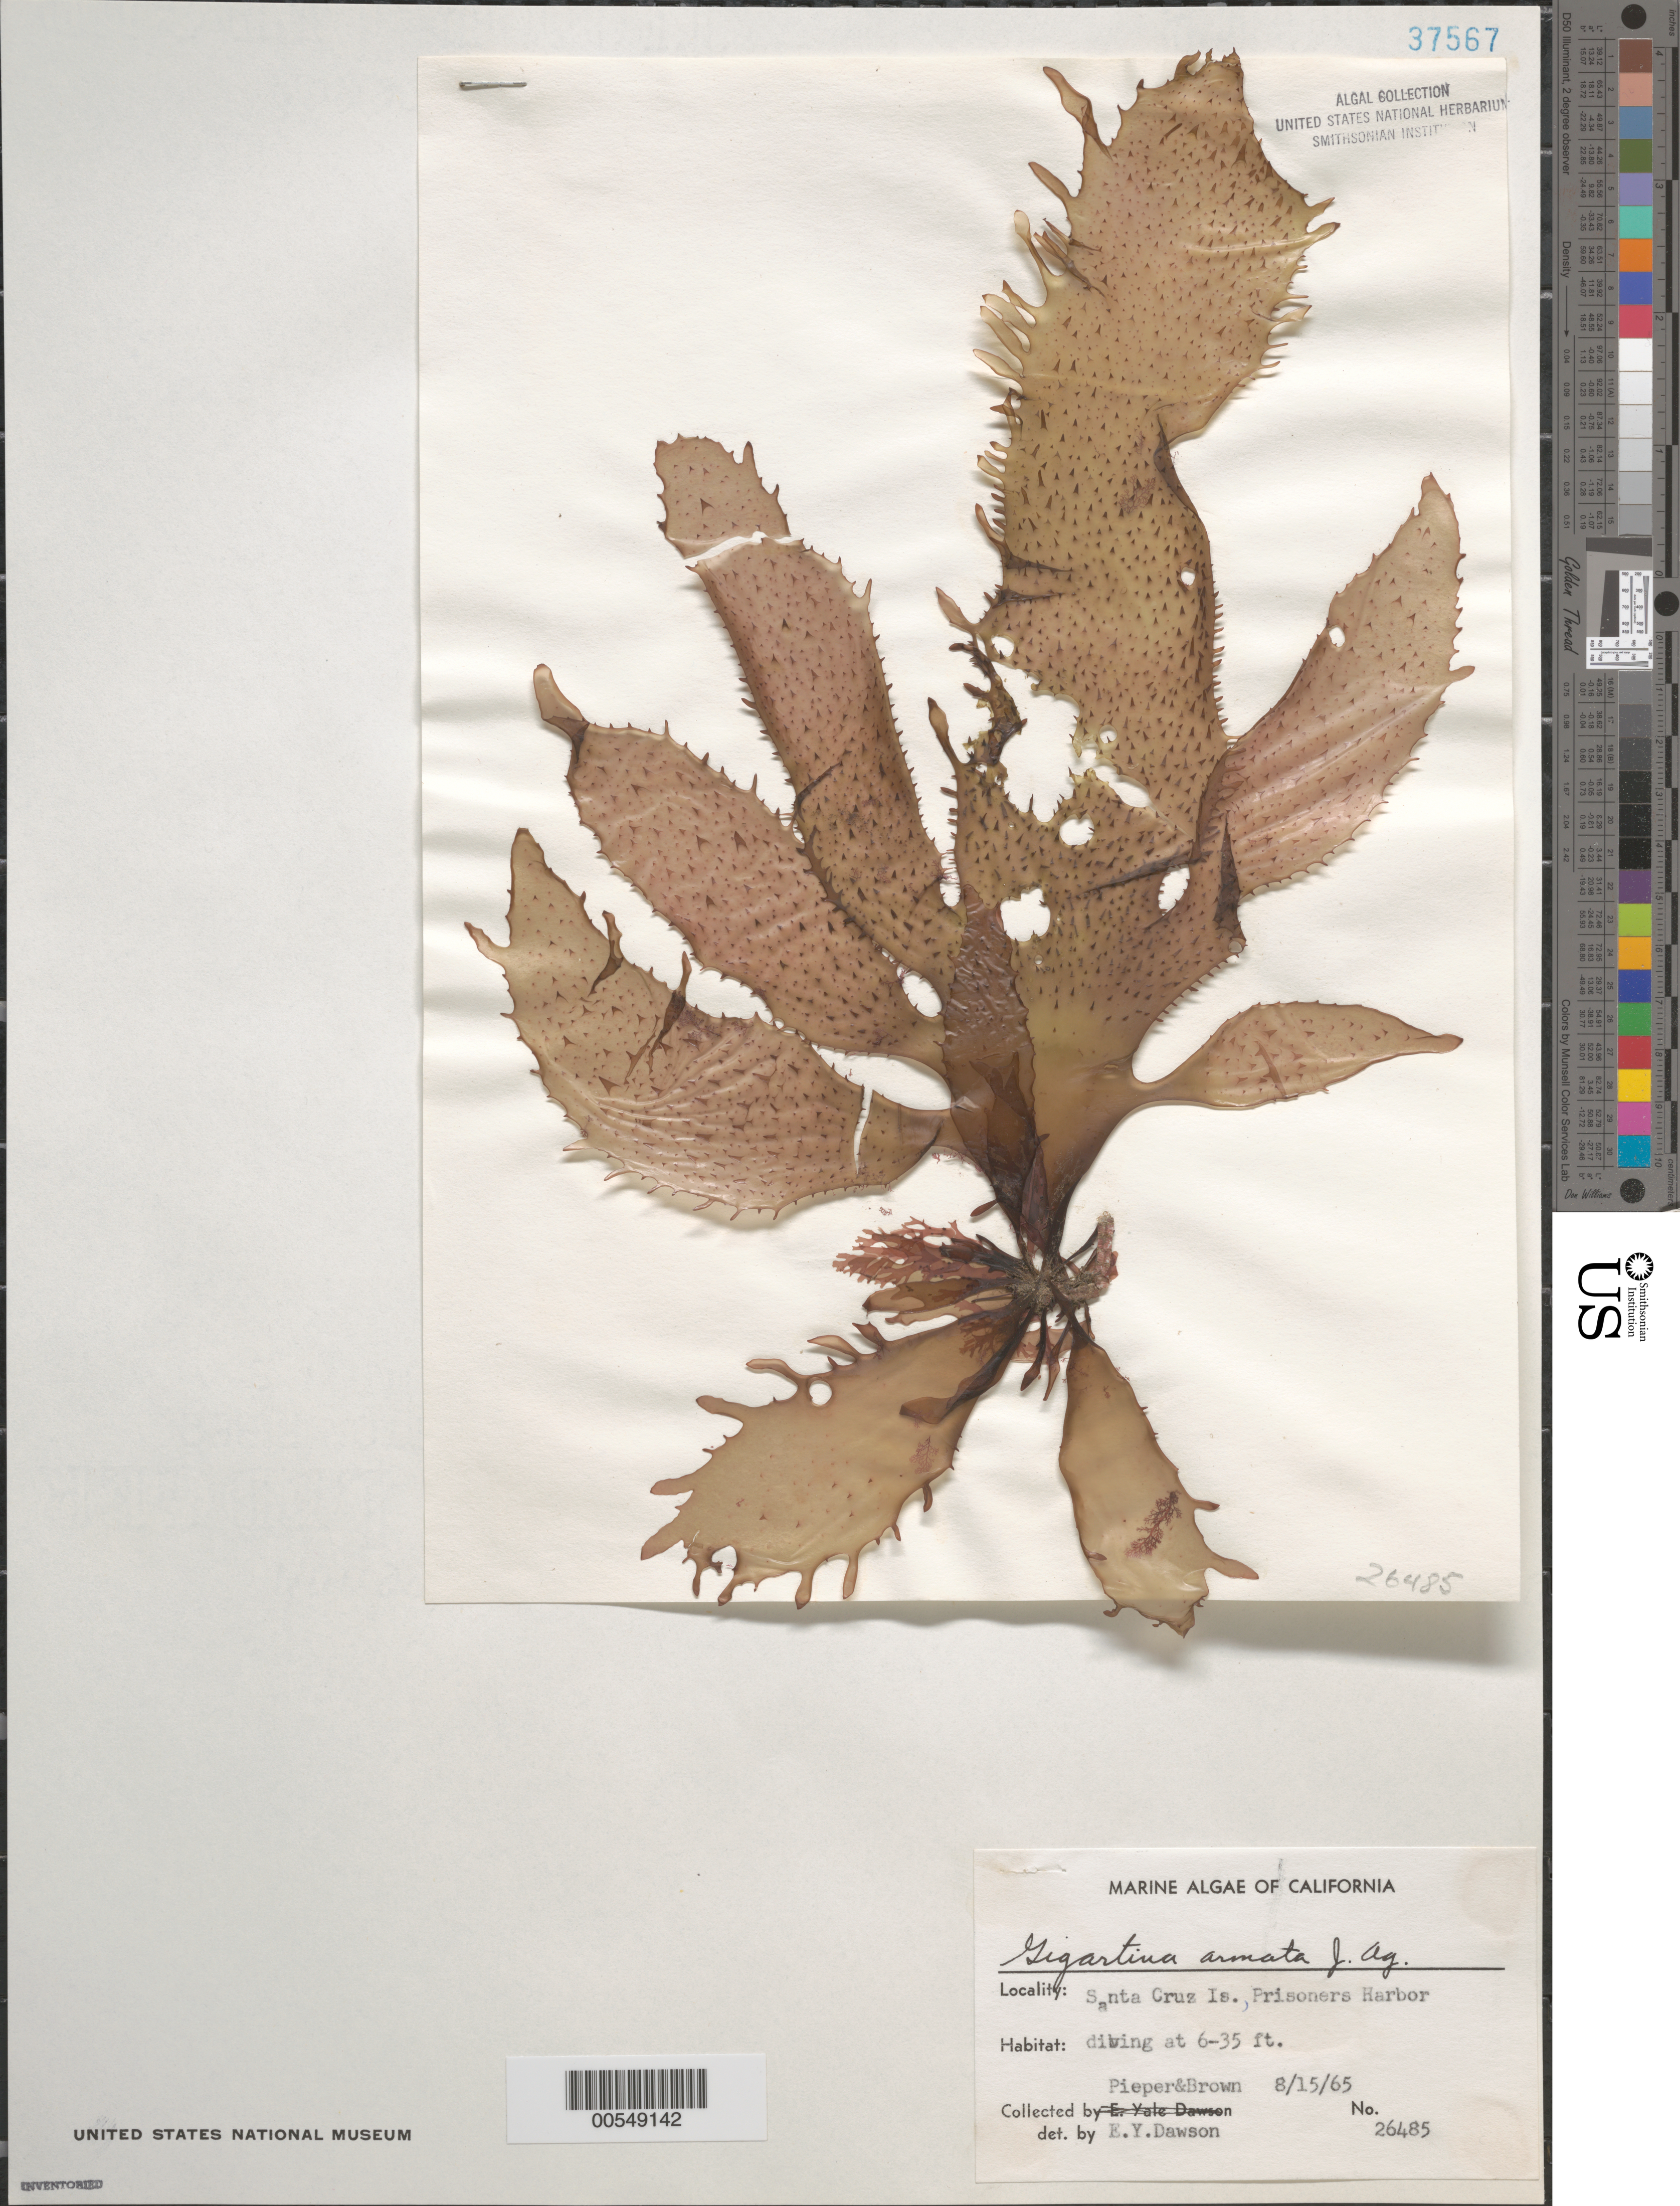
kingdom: Plantae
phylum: Rhodophyta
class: Florideophyceae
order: Gigartinales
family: Gigartinaceae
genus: Chondracanthus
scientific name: Chondracanthus spinosus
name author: (Kütz.) Guiry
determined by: Algae name updating Project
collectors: D. Pieper & D. Brown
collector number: EYD 26485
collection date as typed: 15 Aug 1965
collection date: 1965-08-15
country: United States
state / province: California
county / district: Santa Barbara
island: Santa Cruz Island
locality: Prisoner's Harbor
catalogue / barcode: US 37567